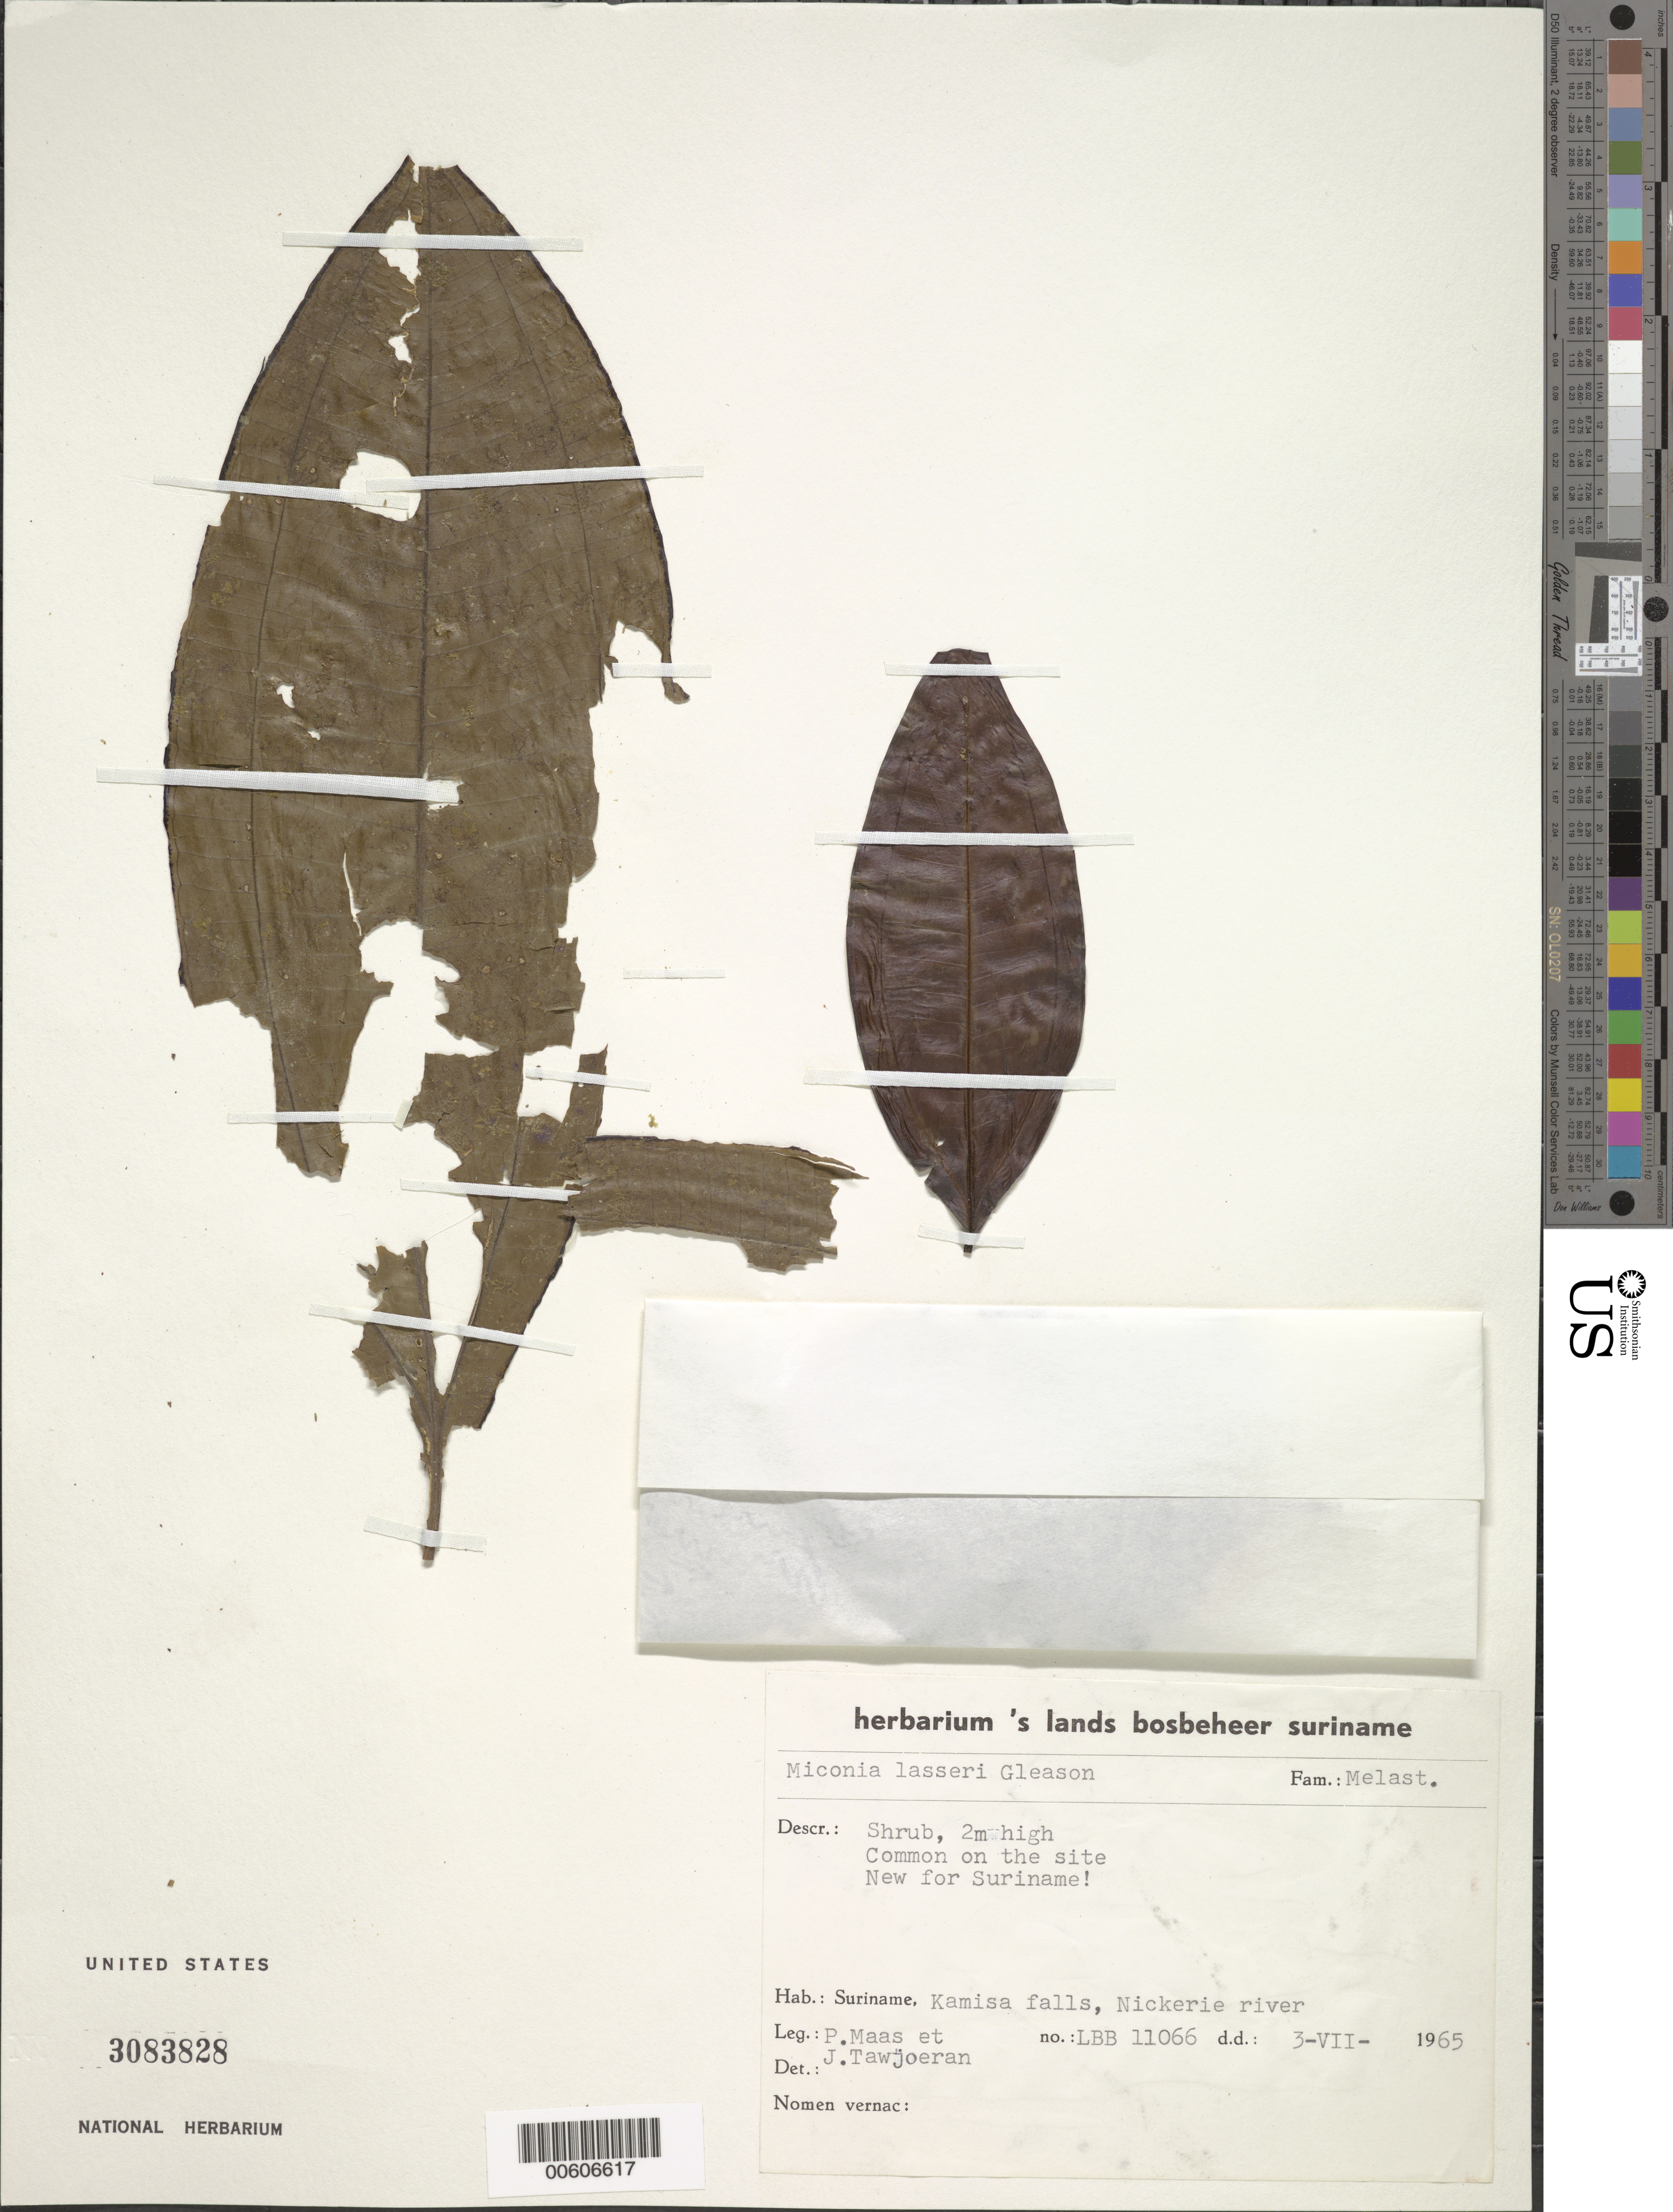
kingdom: Plantae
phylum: Tracheophyta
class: Magnoliopsida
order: Myrtales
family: Melastomataceae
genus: Miconia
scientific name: Miconia lasseri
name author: Gleason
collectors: P. Maas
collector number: LBB 11066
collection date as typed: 3-Jul-65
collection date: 1965-07-03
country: Suriname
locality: Nickerie R., Kamisa Falls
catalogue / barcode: US 3083828